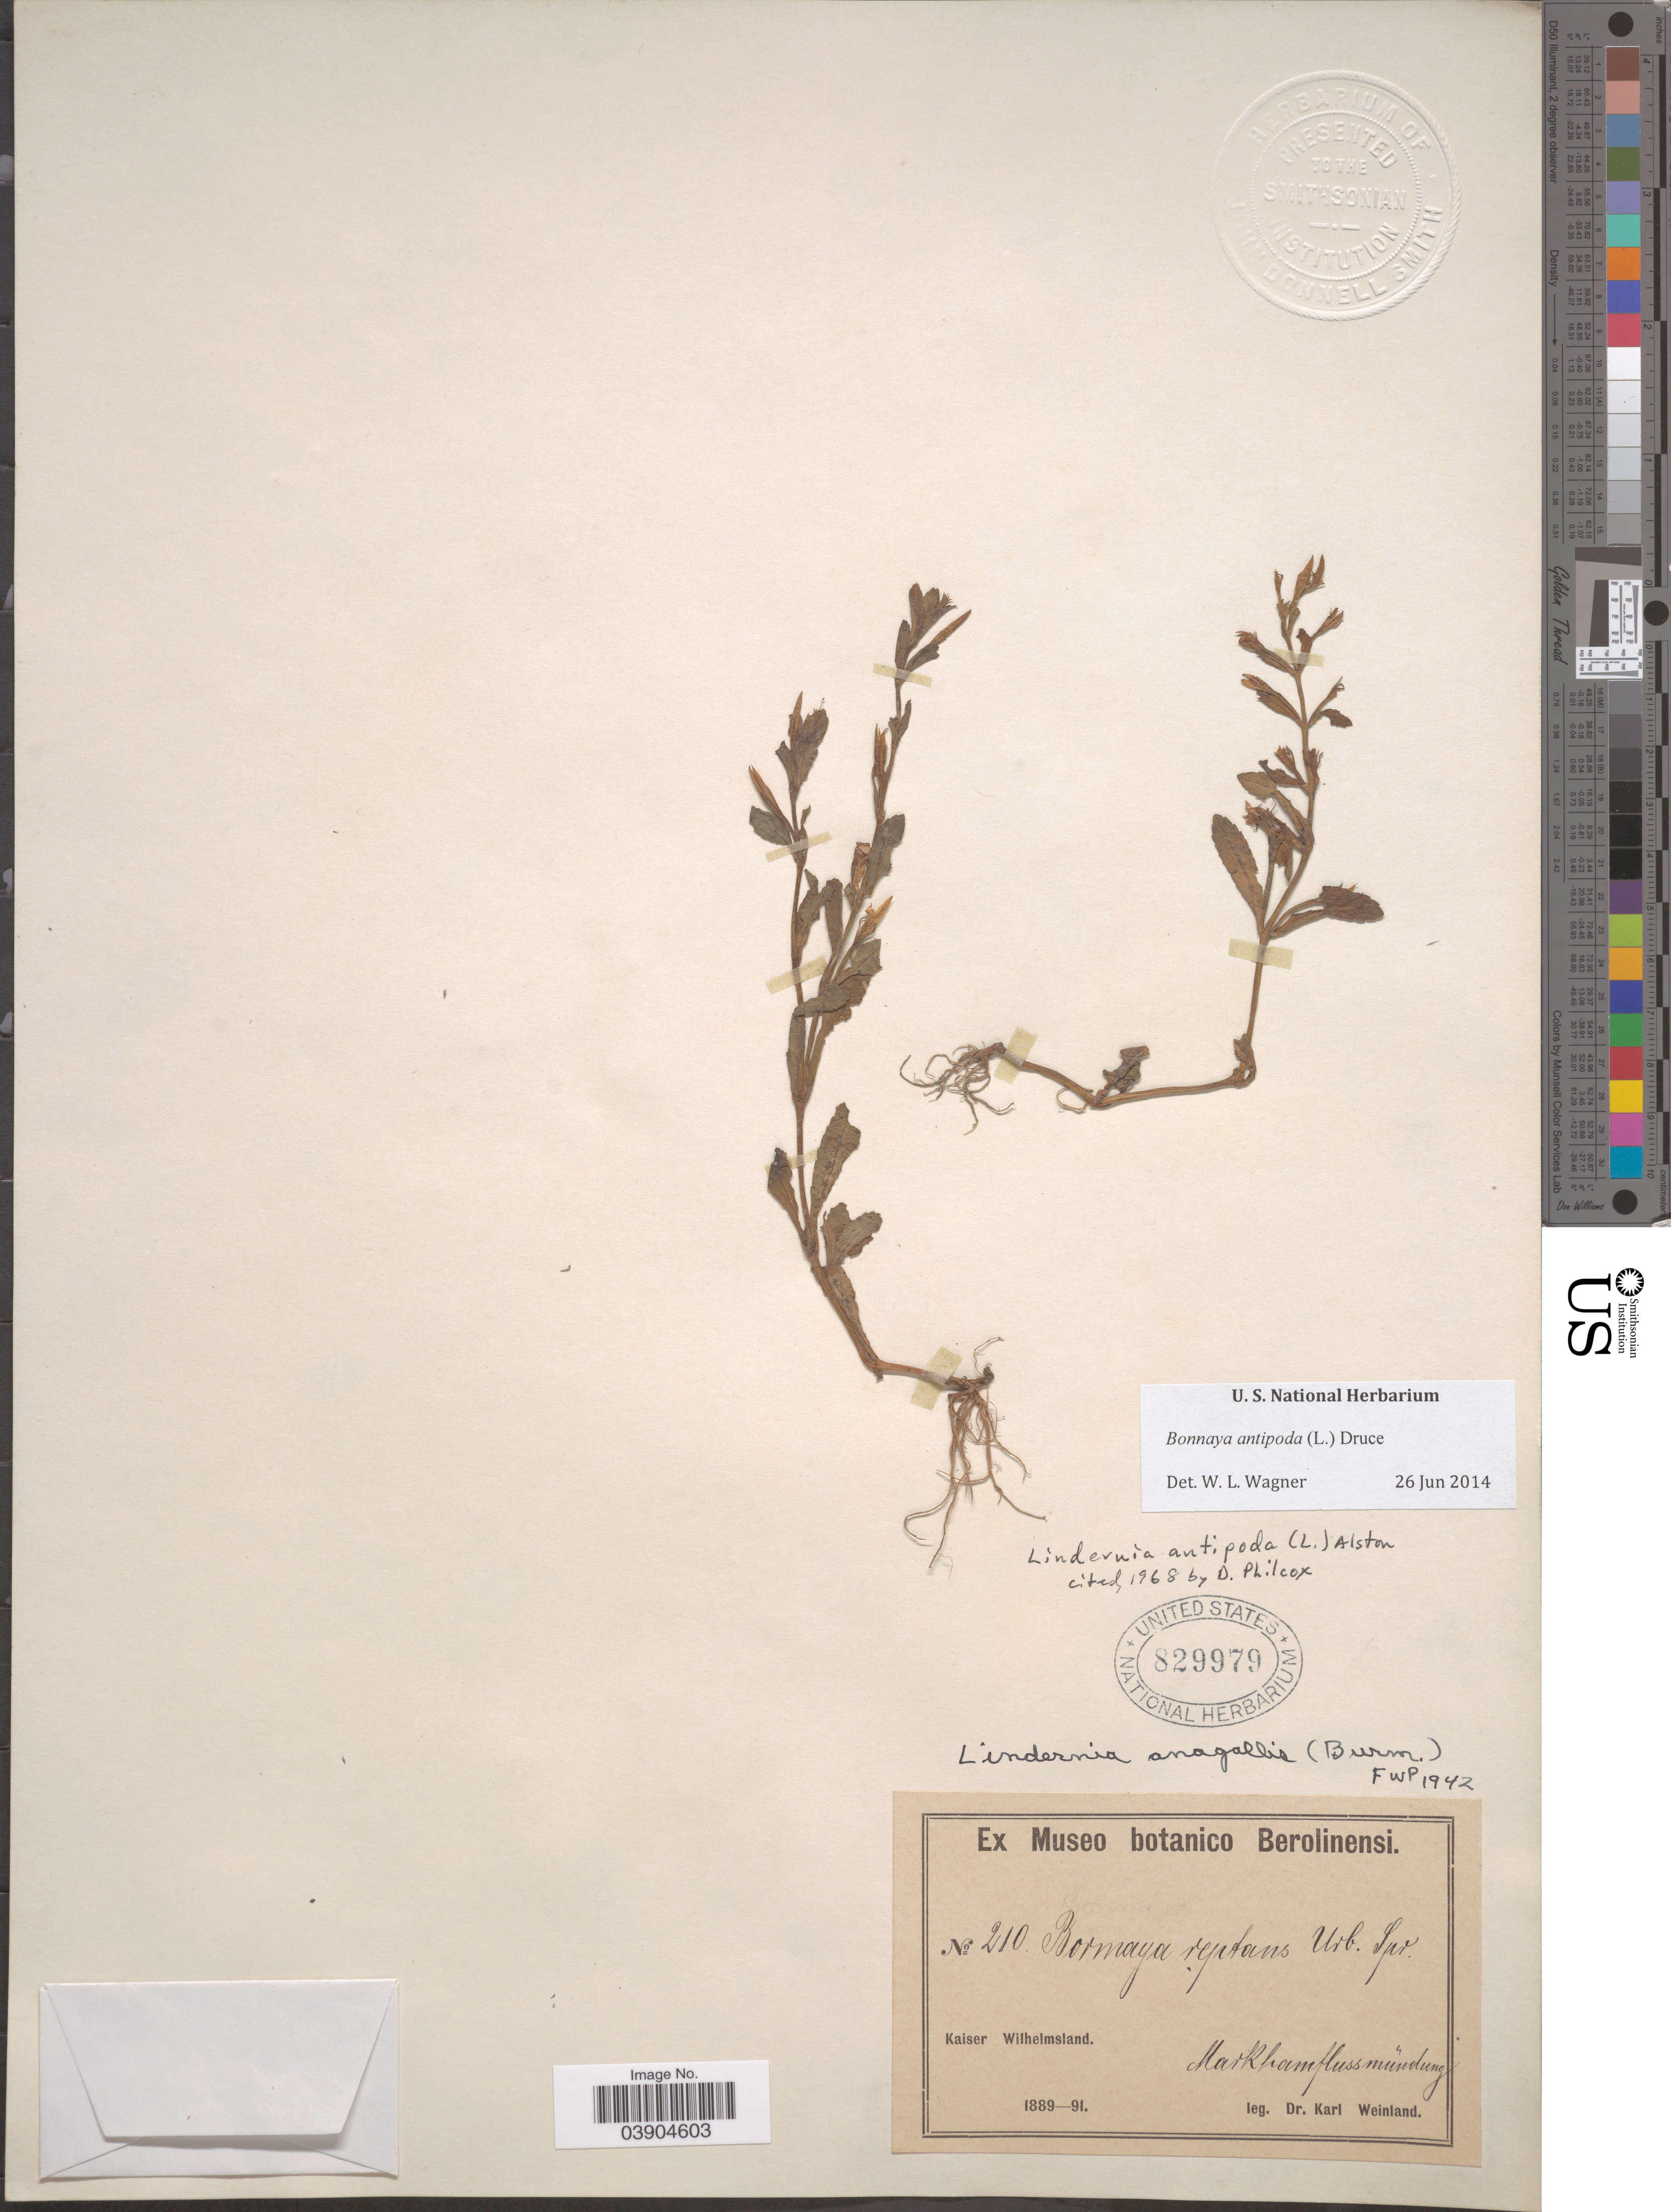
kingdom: Plantae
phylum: Tracheophyta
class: Magnoliopsida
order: Lamiales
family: Linderniaceae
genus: Lindernia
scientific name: Lindernia antipoda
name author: (L.) Alston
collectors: K. Weinland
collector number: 210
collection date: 1889/1891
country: Papua New Guinea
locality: Kaiser Wilhelmsland. Markhamflussmũndung.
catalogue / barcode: US 829979